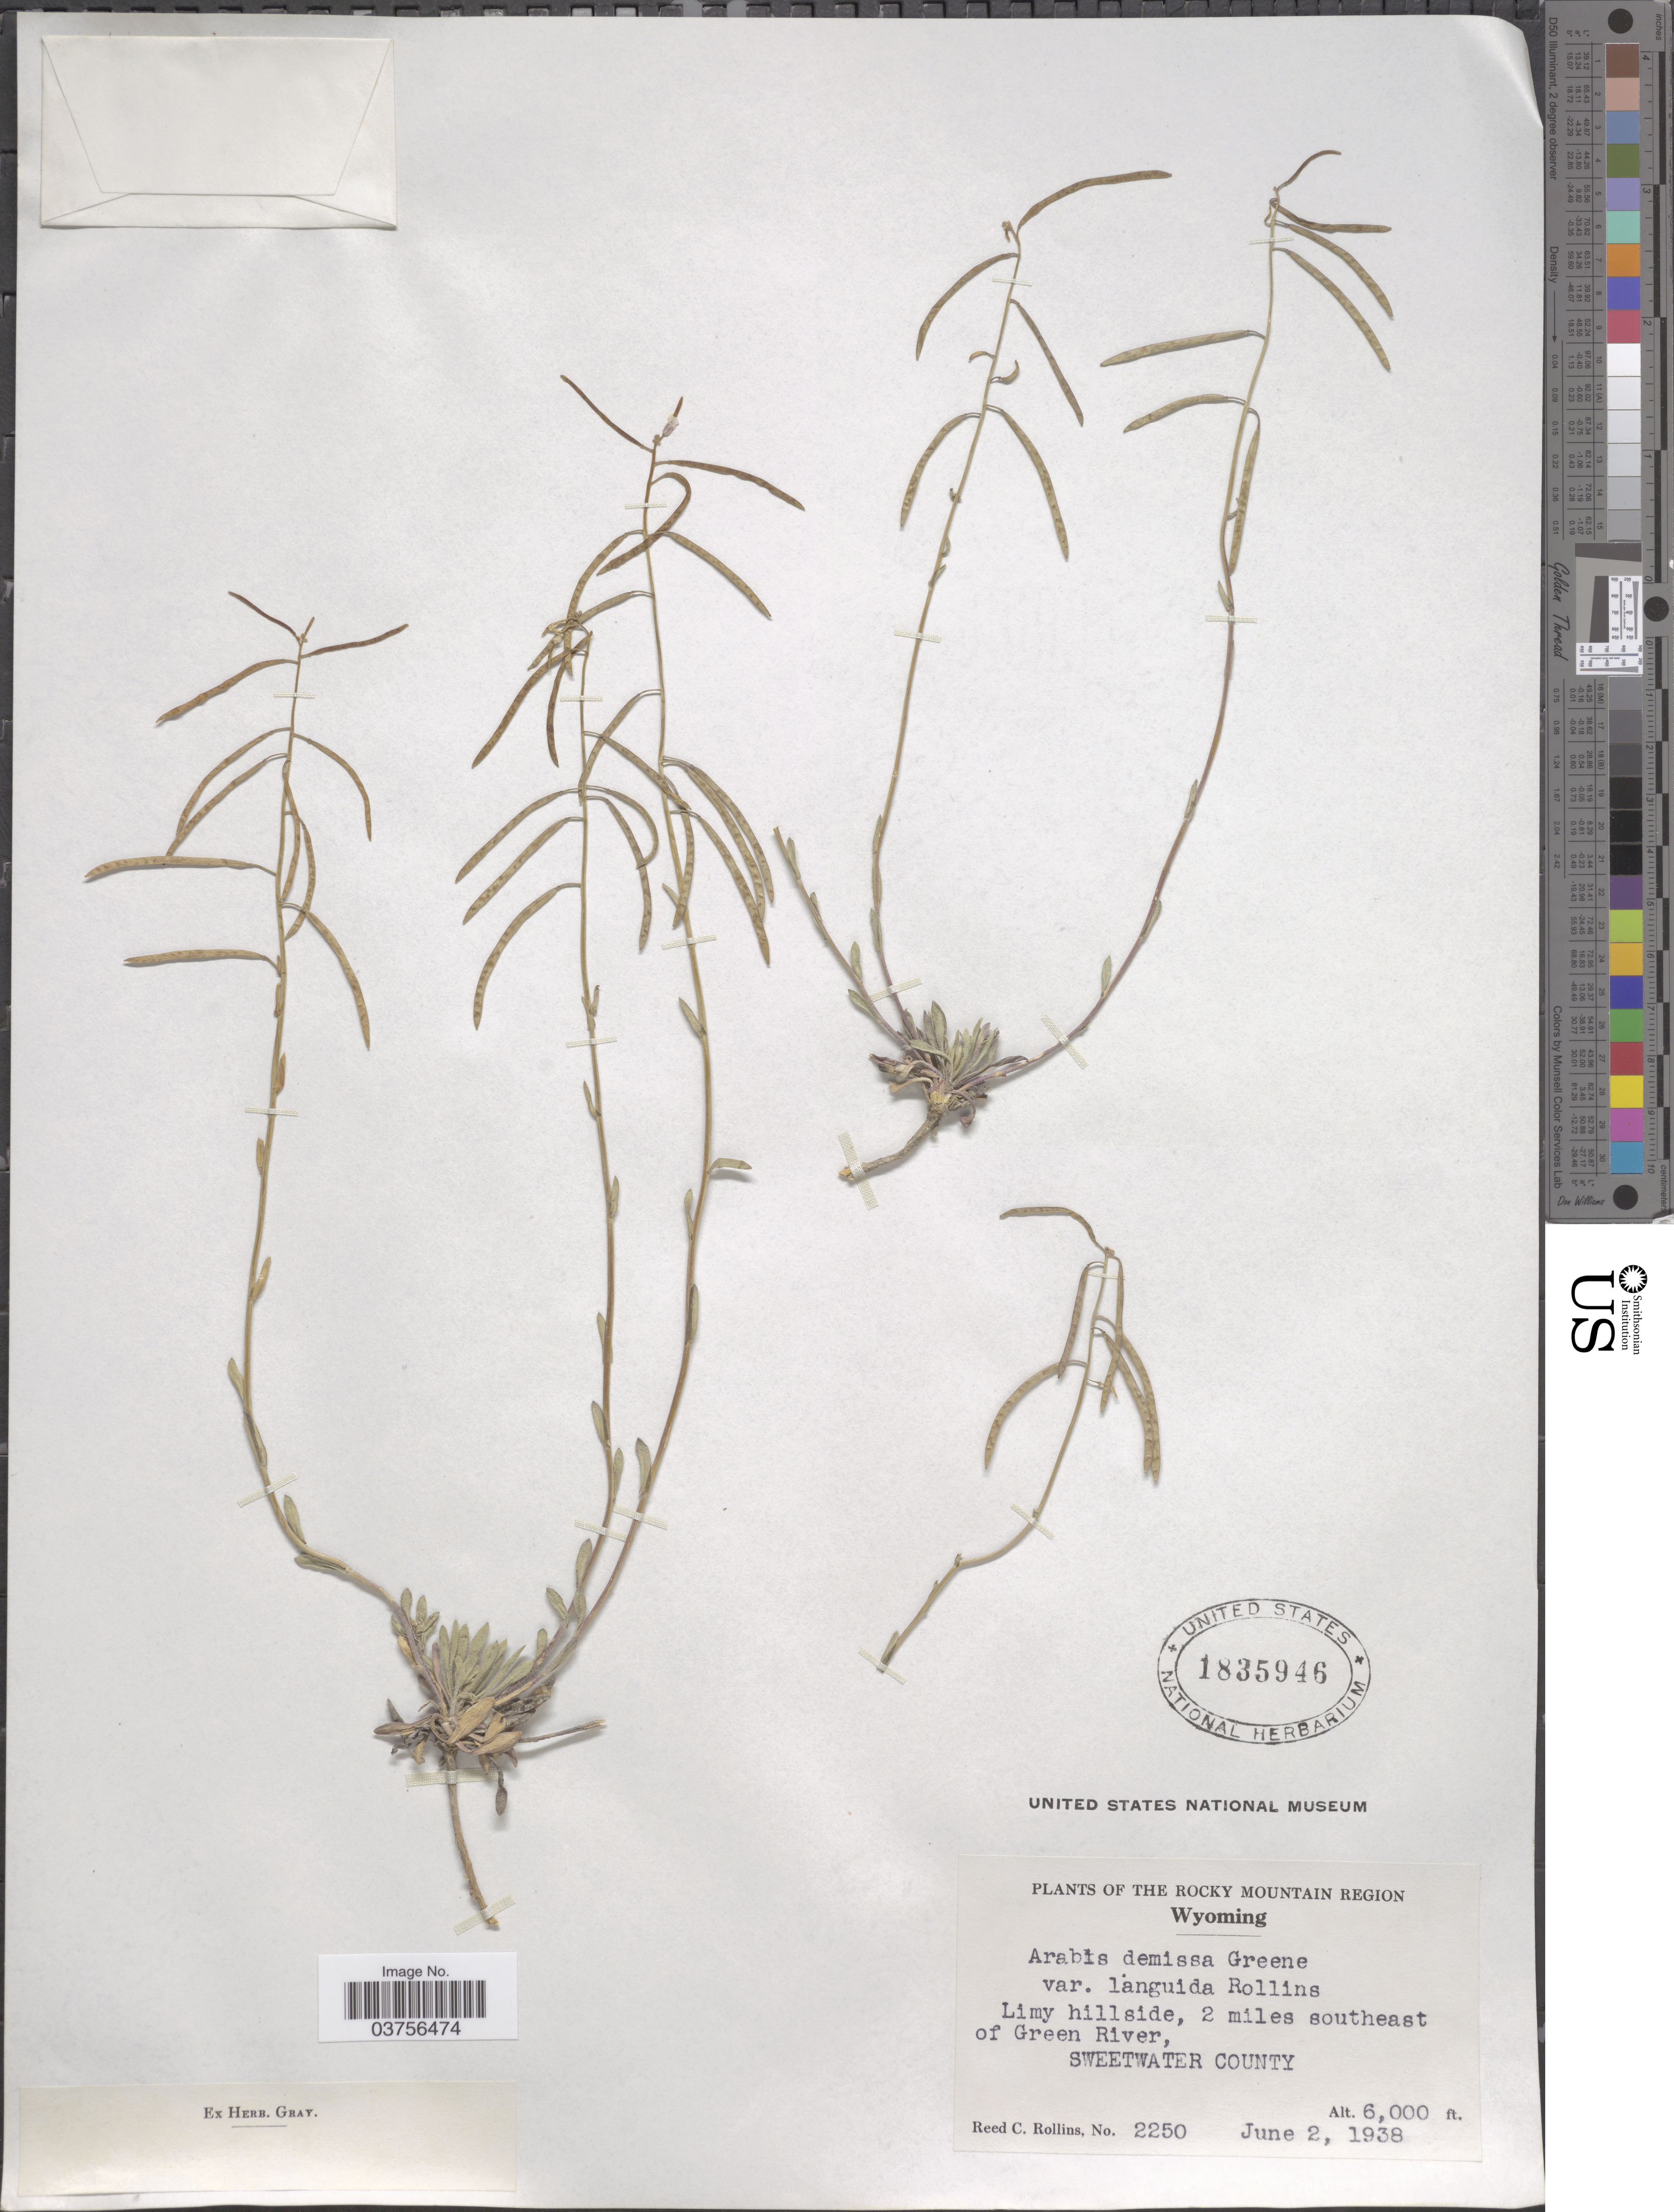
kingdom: Plantae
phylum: Tracheophyta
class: Magnoliopsida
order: Brassicales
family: Brassicaceae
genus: Arabis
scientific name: Arabis demissa var. languida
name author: Rollins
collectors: R. C. Rollins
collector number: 2250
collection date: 1938-06-02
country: United States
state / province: Wyoming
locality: The Rocky Mountain Region. 2 miles southeast of Green River, Sweetwater County.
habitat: limy hillside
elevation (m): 1829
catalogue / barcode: US 1835946